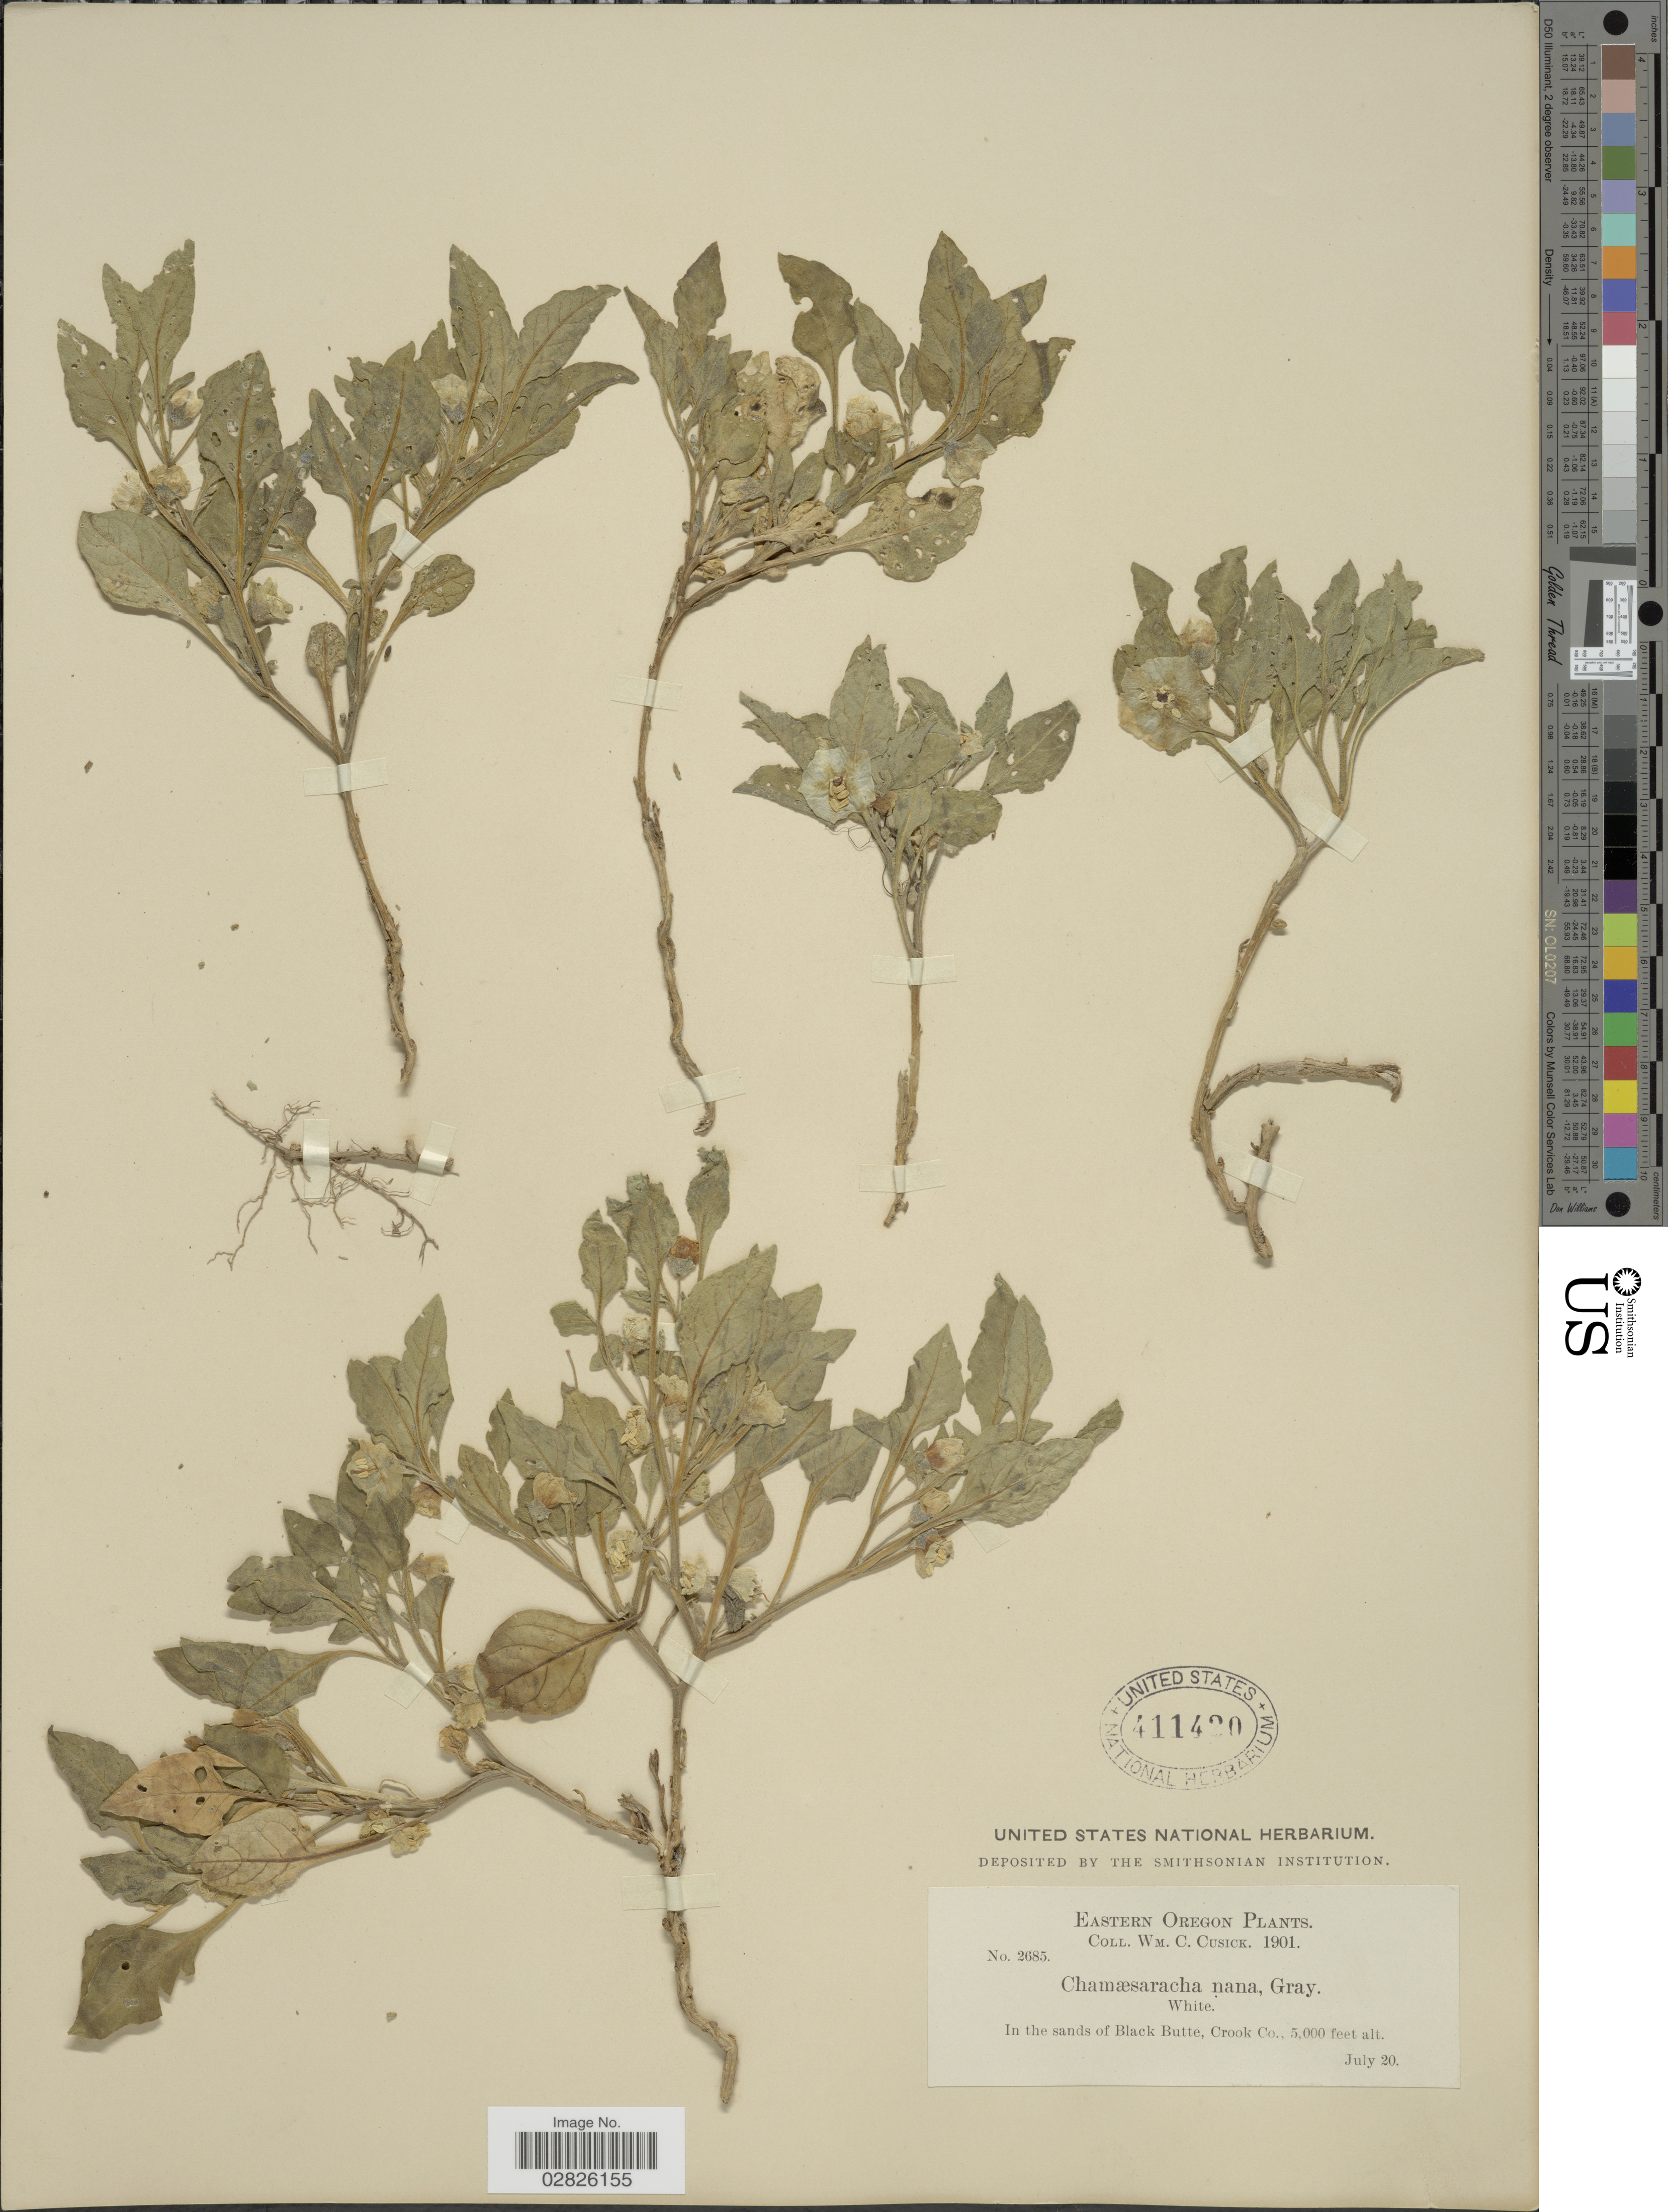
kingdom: Plantae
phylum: Tracheophyta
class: Magnoliopsida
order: Solanales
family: Solanaceae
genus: Leucophysalis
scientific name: Leucophysalis nana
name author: (A. Gray) Averett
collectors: W. C. Cusick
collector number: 2685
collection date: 1901-07-20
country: United States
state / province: Oregon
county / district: Crook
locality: Eastern Oregon, in the sands of Black Butte, Crook Co.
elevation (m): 1524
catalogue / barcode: US 411420